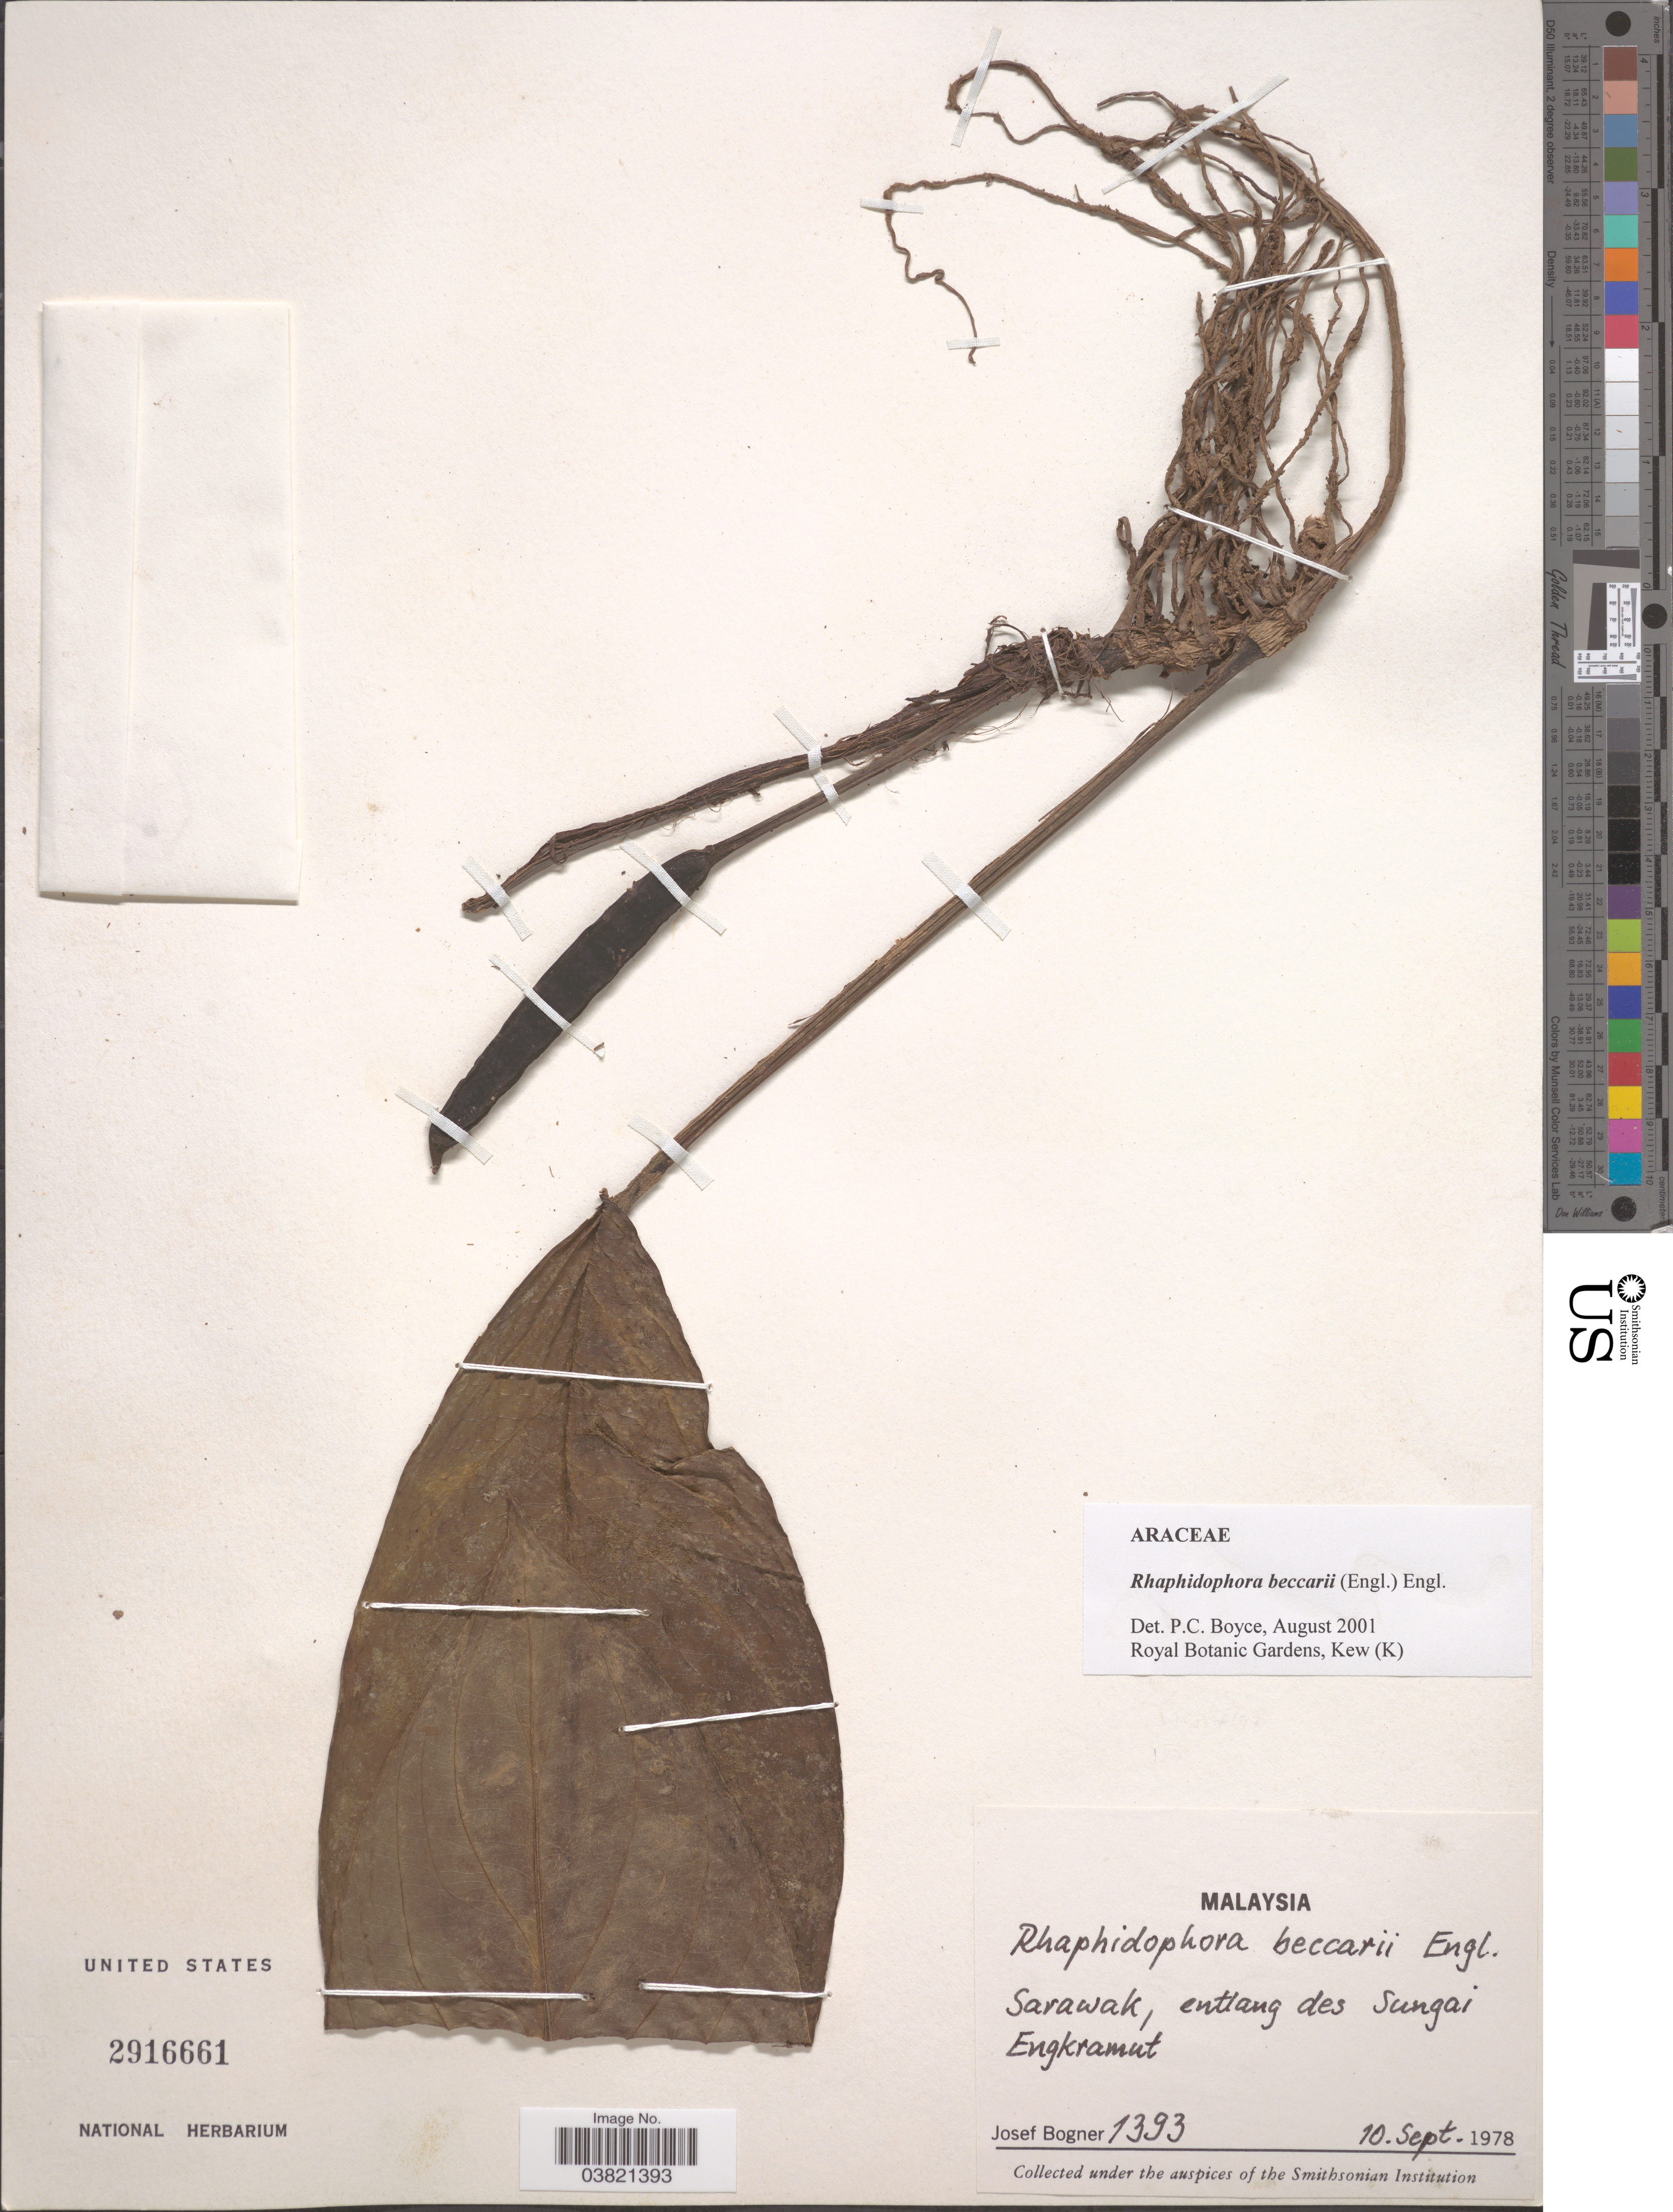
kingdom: Plantae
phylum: Tracheophyta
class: Liliopsida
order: Alismatales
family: Araceae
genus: Rhaphidophora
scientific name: Rhaphidophora beccarii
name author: (Engl.) Engl.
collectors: J. Bogner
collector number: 1393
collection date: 1978-09-10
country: Malaysia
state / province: Sarawak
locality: Entlang des Sungai Engkramut.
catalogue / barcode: US 2916661